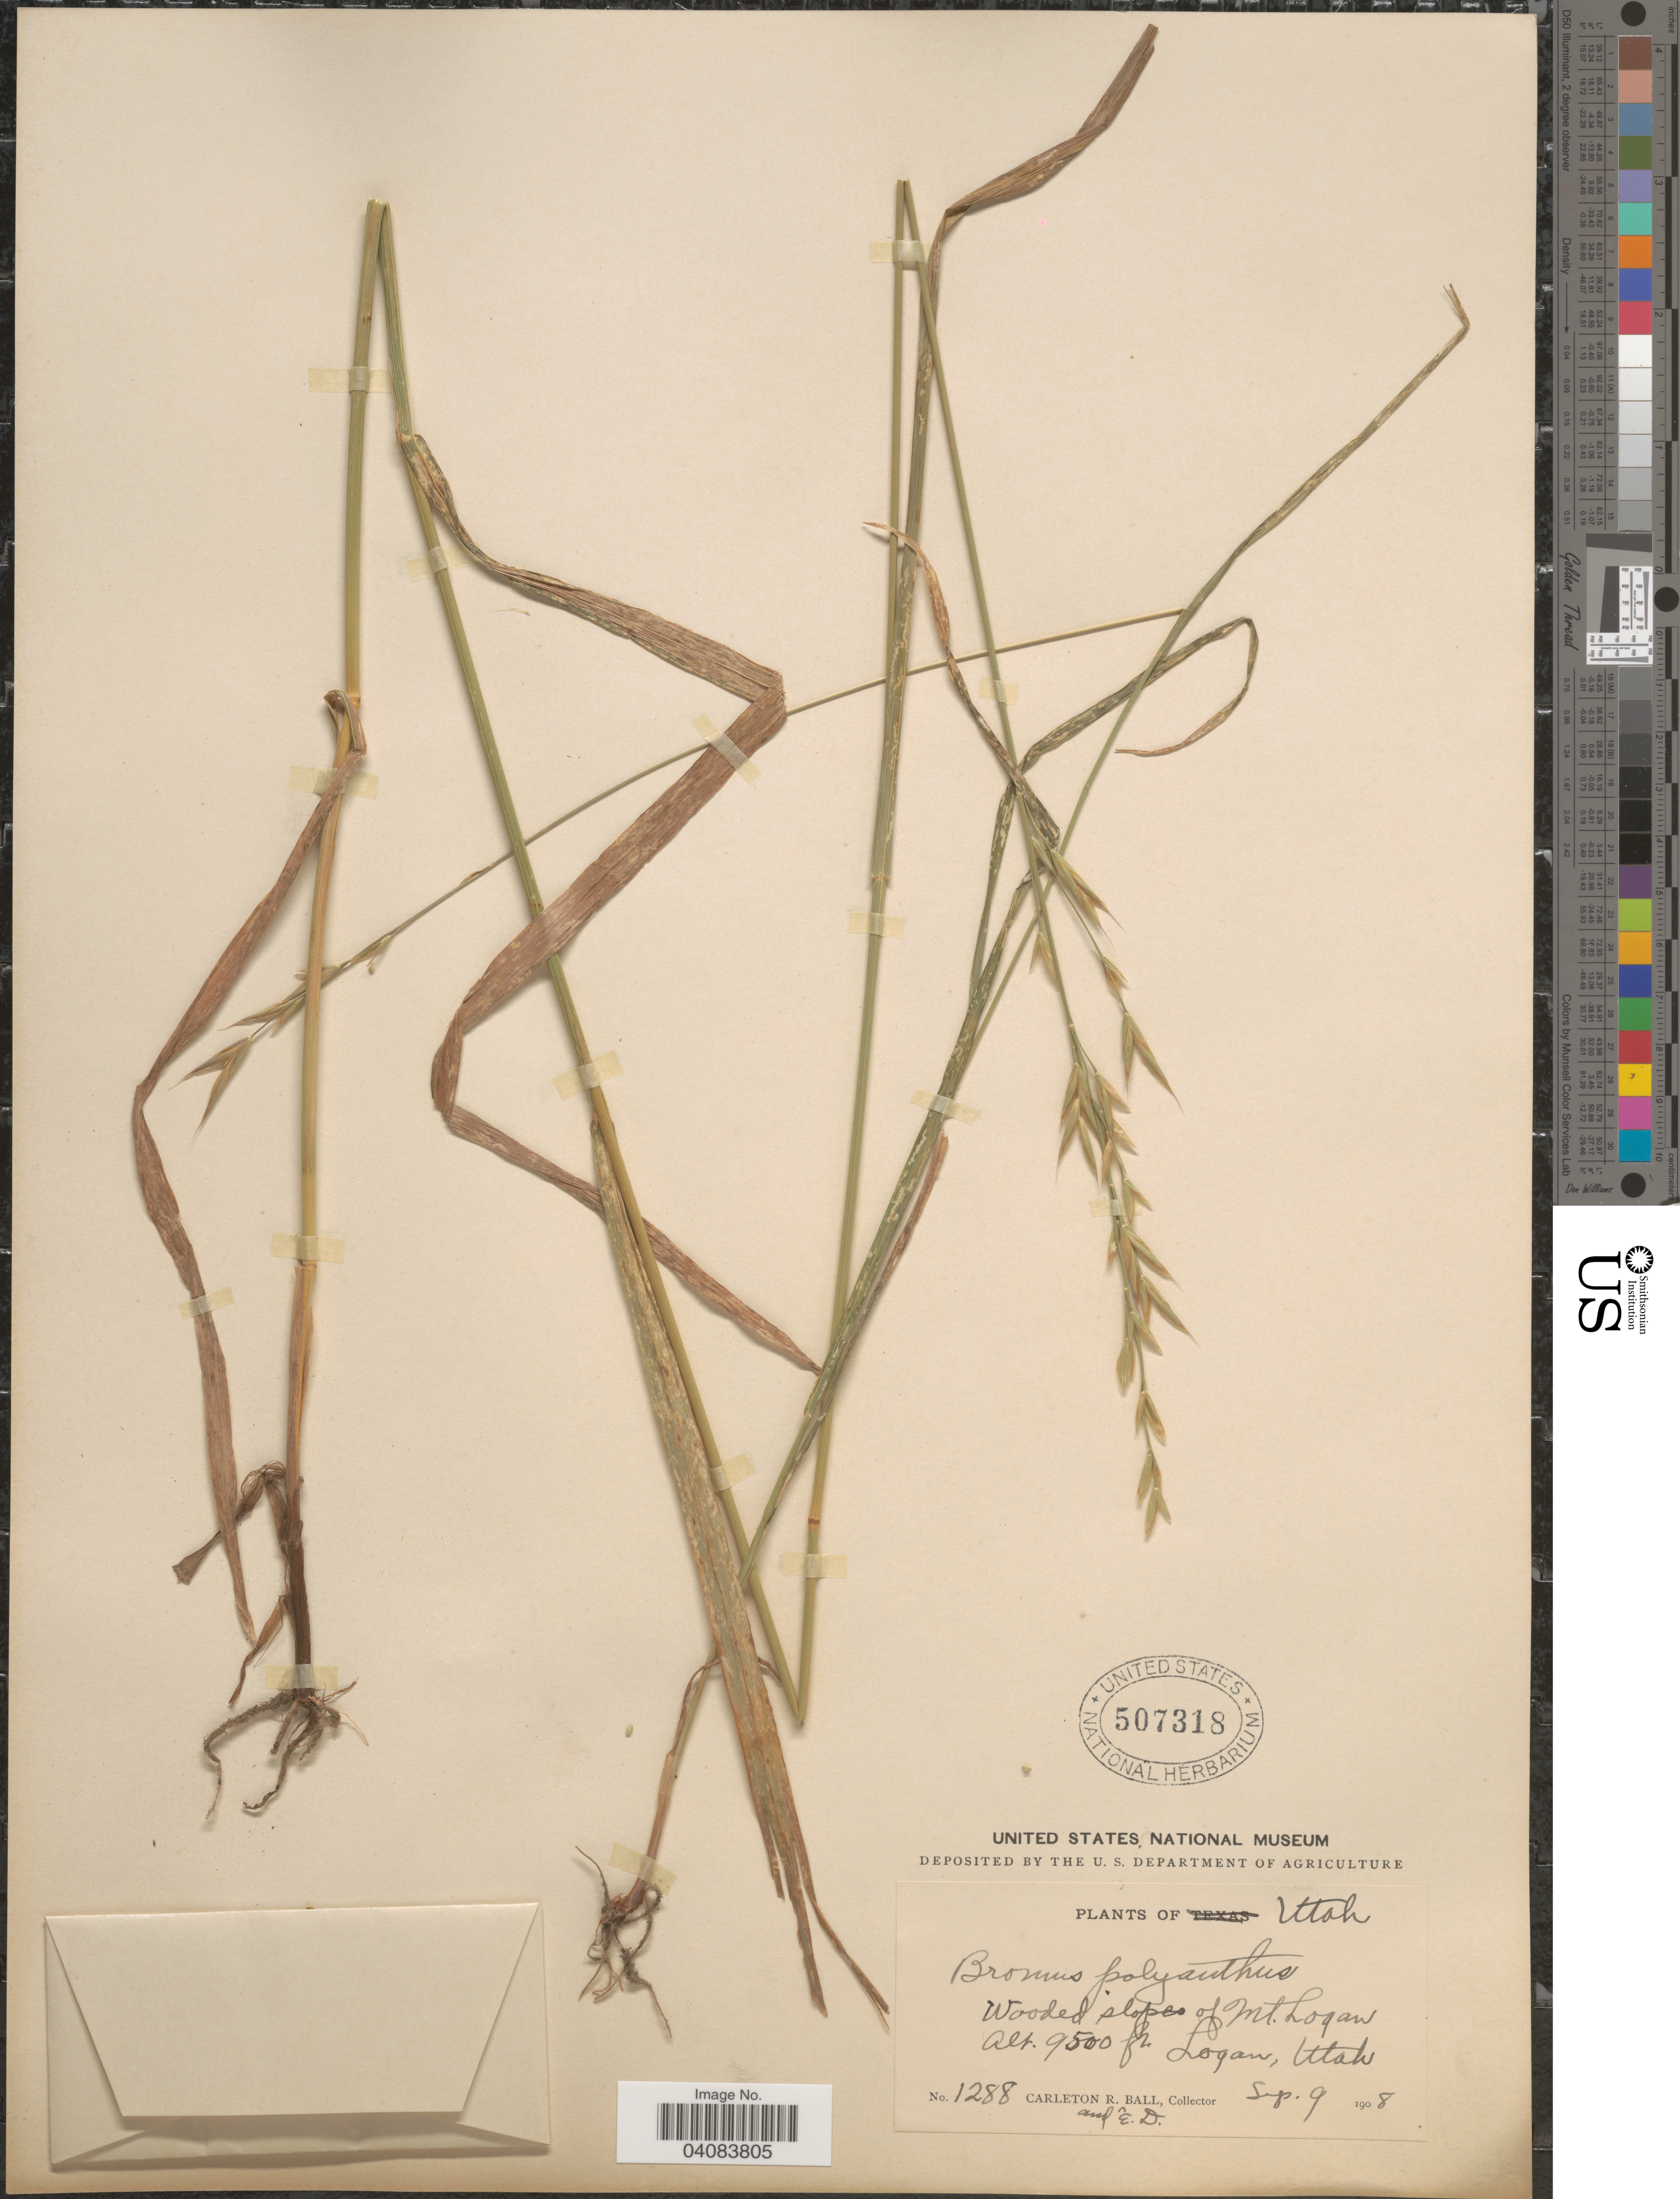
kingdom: Plantae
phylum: Tracheophyta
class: Liliopsida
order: Poales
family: Poaceae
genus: Bromus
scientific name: Bromus polyanthus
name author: Scribn. ex Shear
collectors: R. H. Ball & E. Ball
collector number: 1288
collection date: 1908-09-09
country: United States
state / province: Utah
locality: Wooded slopes of Mt. Logan. Logan.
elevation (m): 2896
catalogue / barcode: US 507318